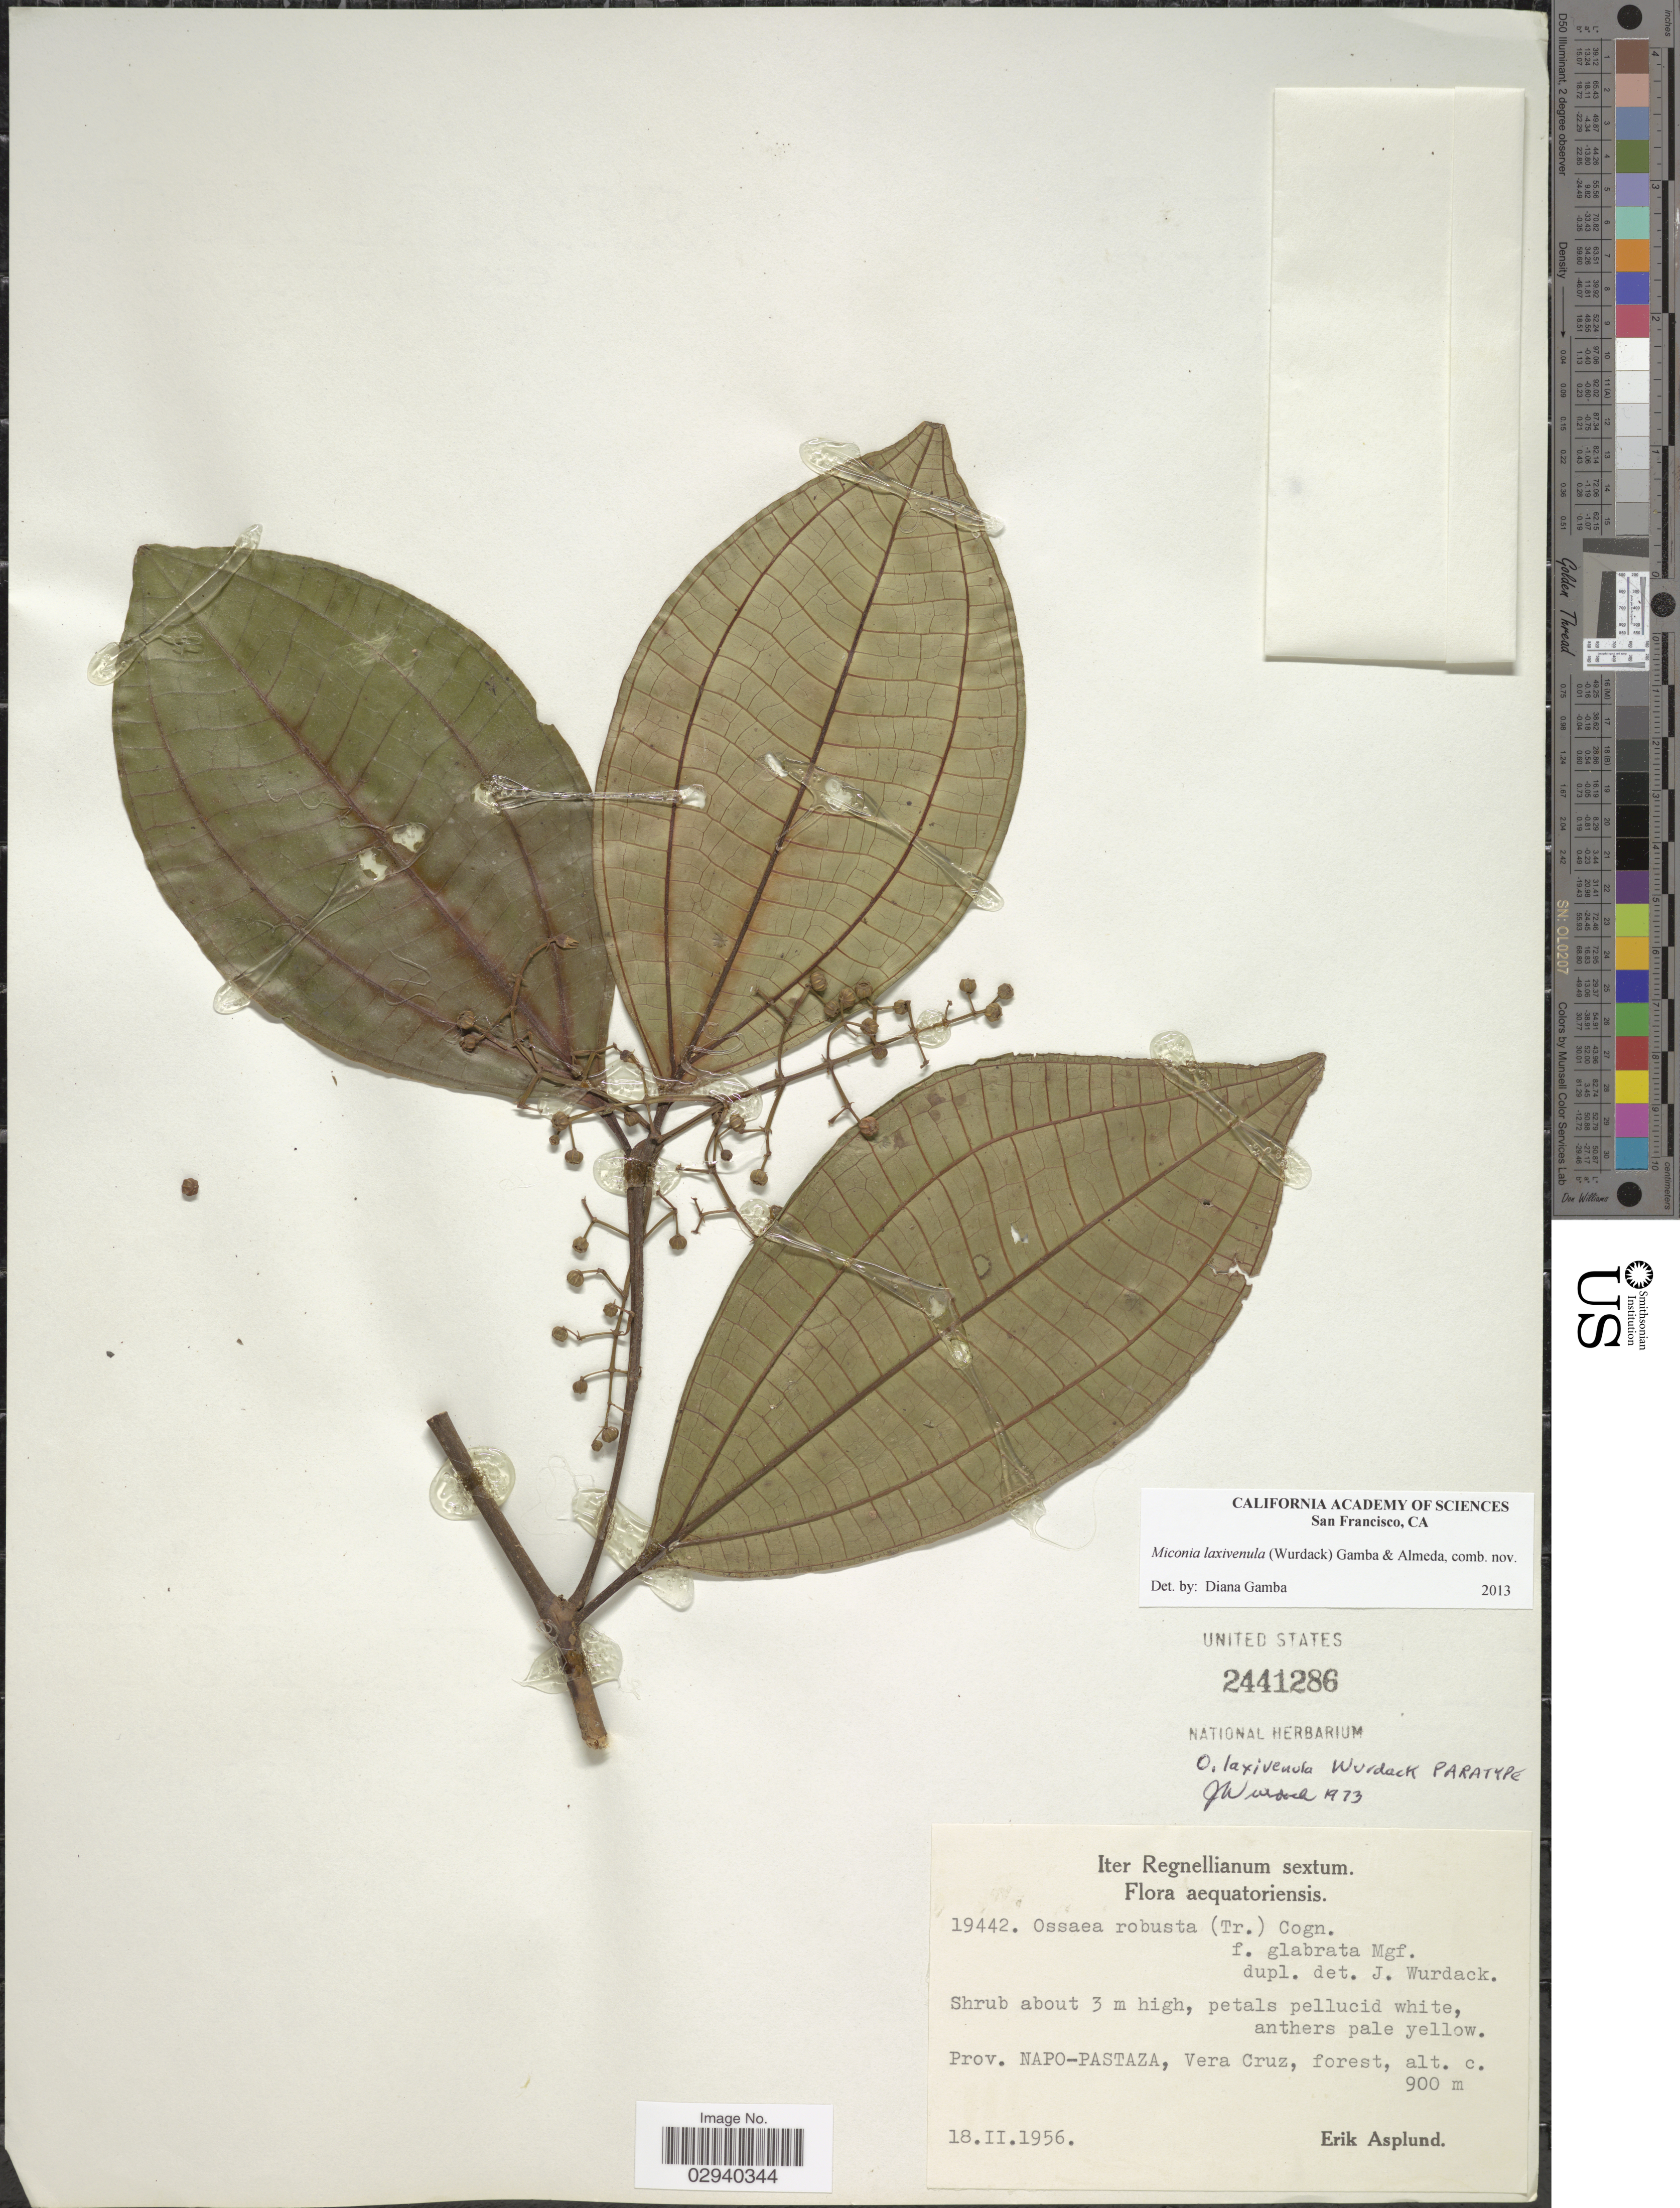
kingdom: Plantae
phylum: Tracheophyta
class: Magnoliopsida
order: Myrtales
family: Melastomataceae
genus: Miconia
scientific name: Miconia laxivenula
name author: (Wurdack) Gamba & Almeda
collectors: E. Asplund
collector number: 19442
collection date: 1956-02-18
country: Ecuador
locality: Prov. Napo-Pastaza, Vera Cruz.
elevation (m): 900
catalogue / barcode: US 2441286